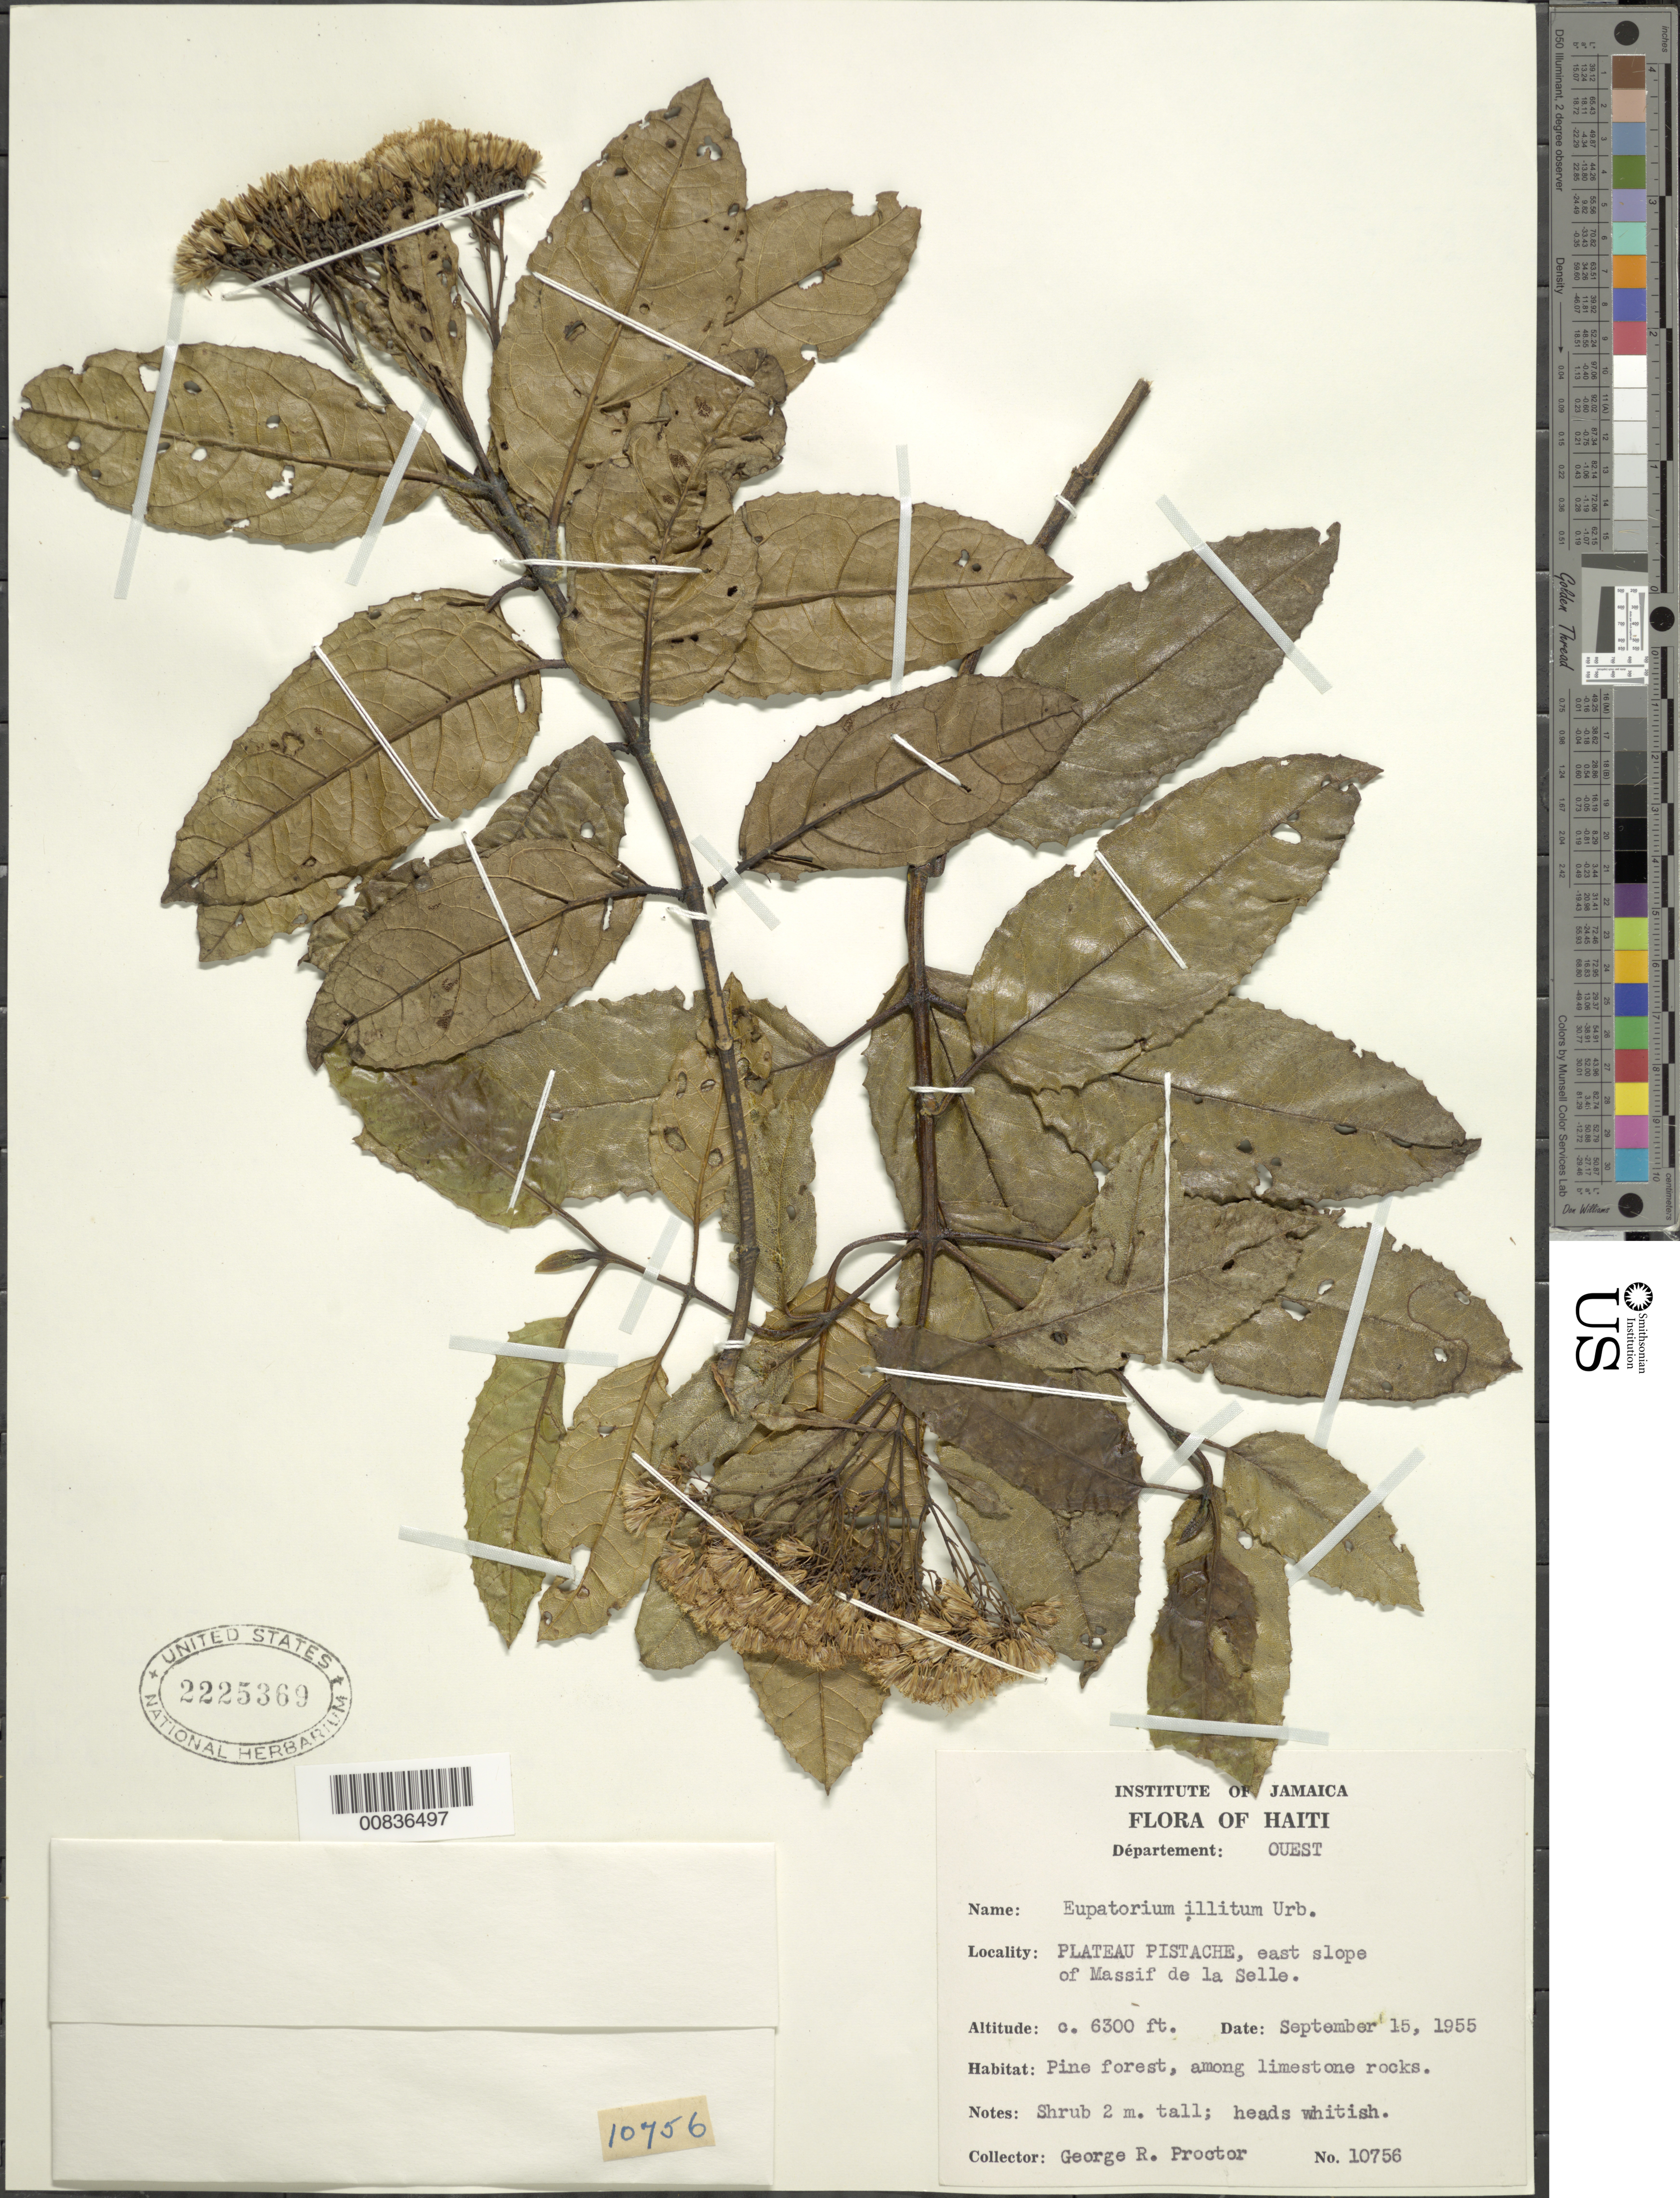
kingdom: Plantae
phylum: Tracheophyta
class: Magnoliopsida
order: Asterales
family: Asteraceae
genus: Ageratina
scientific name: Ageratina illita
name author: (Urb.) R.M. King & H. Rob.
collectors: G. R. Proctor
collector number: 10756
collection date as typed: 15 Sep 1955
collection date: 1955-09-15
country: Haiti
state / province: Ouest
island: Hispaniola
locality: Plateau Pistache, east slope of Massif de la Selle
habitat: Pine forest, among limestone rocks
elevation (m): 1920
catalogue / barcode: US 2225369